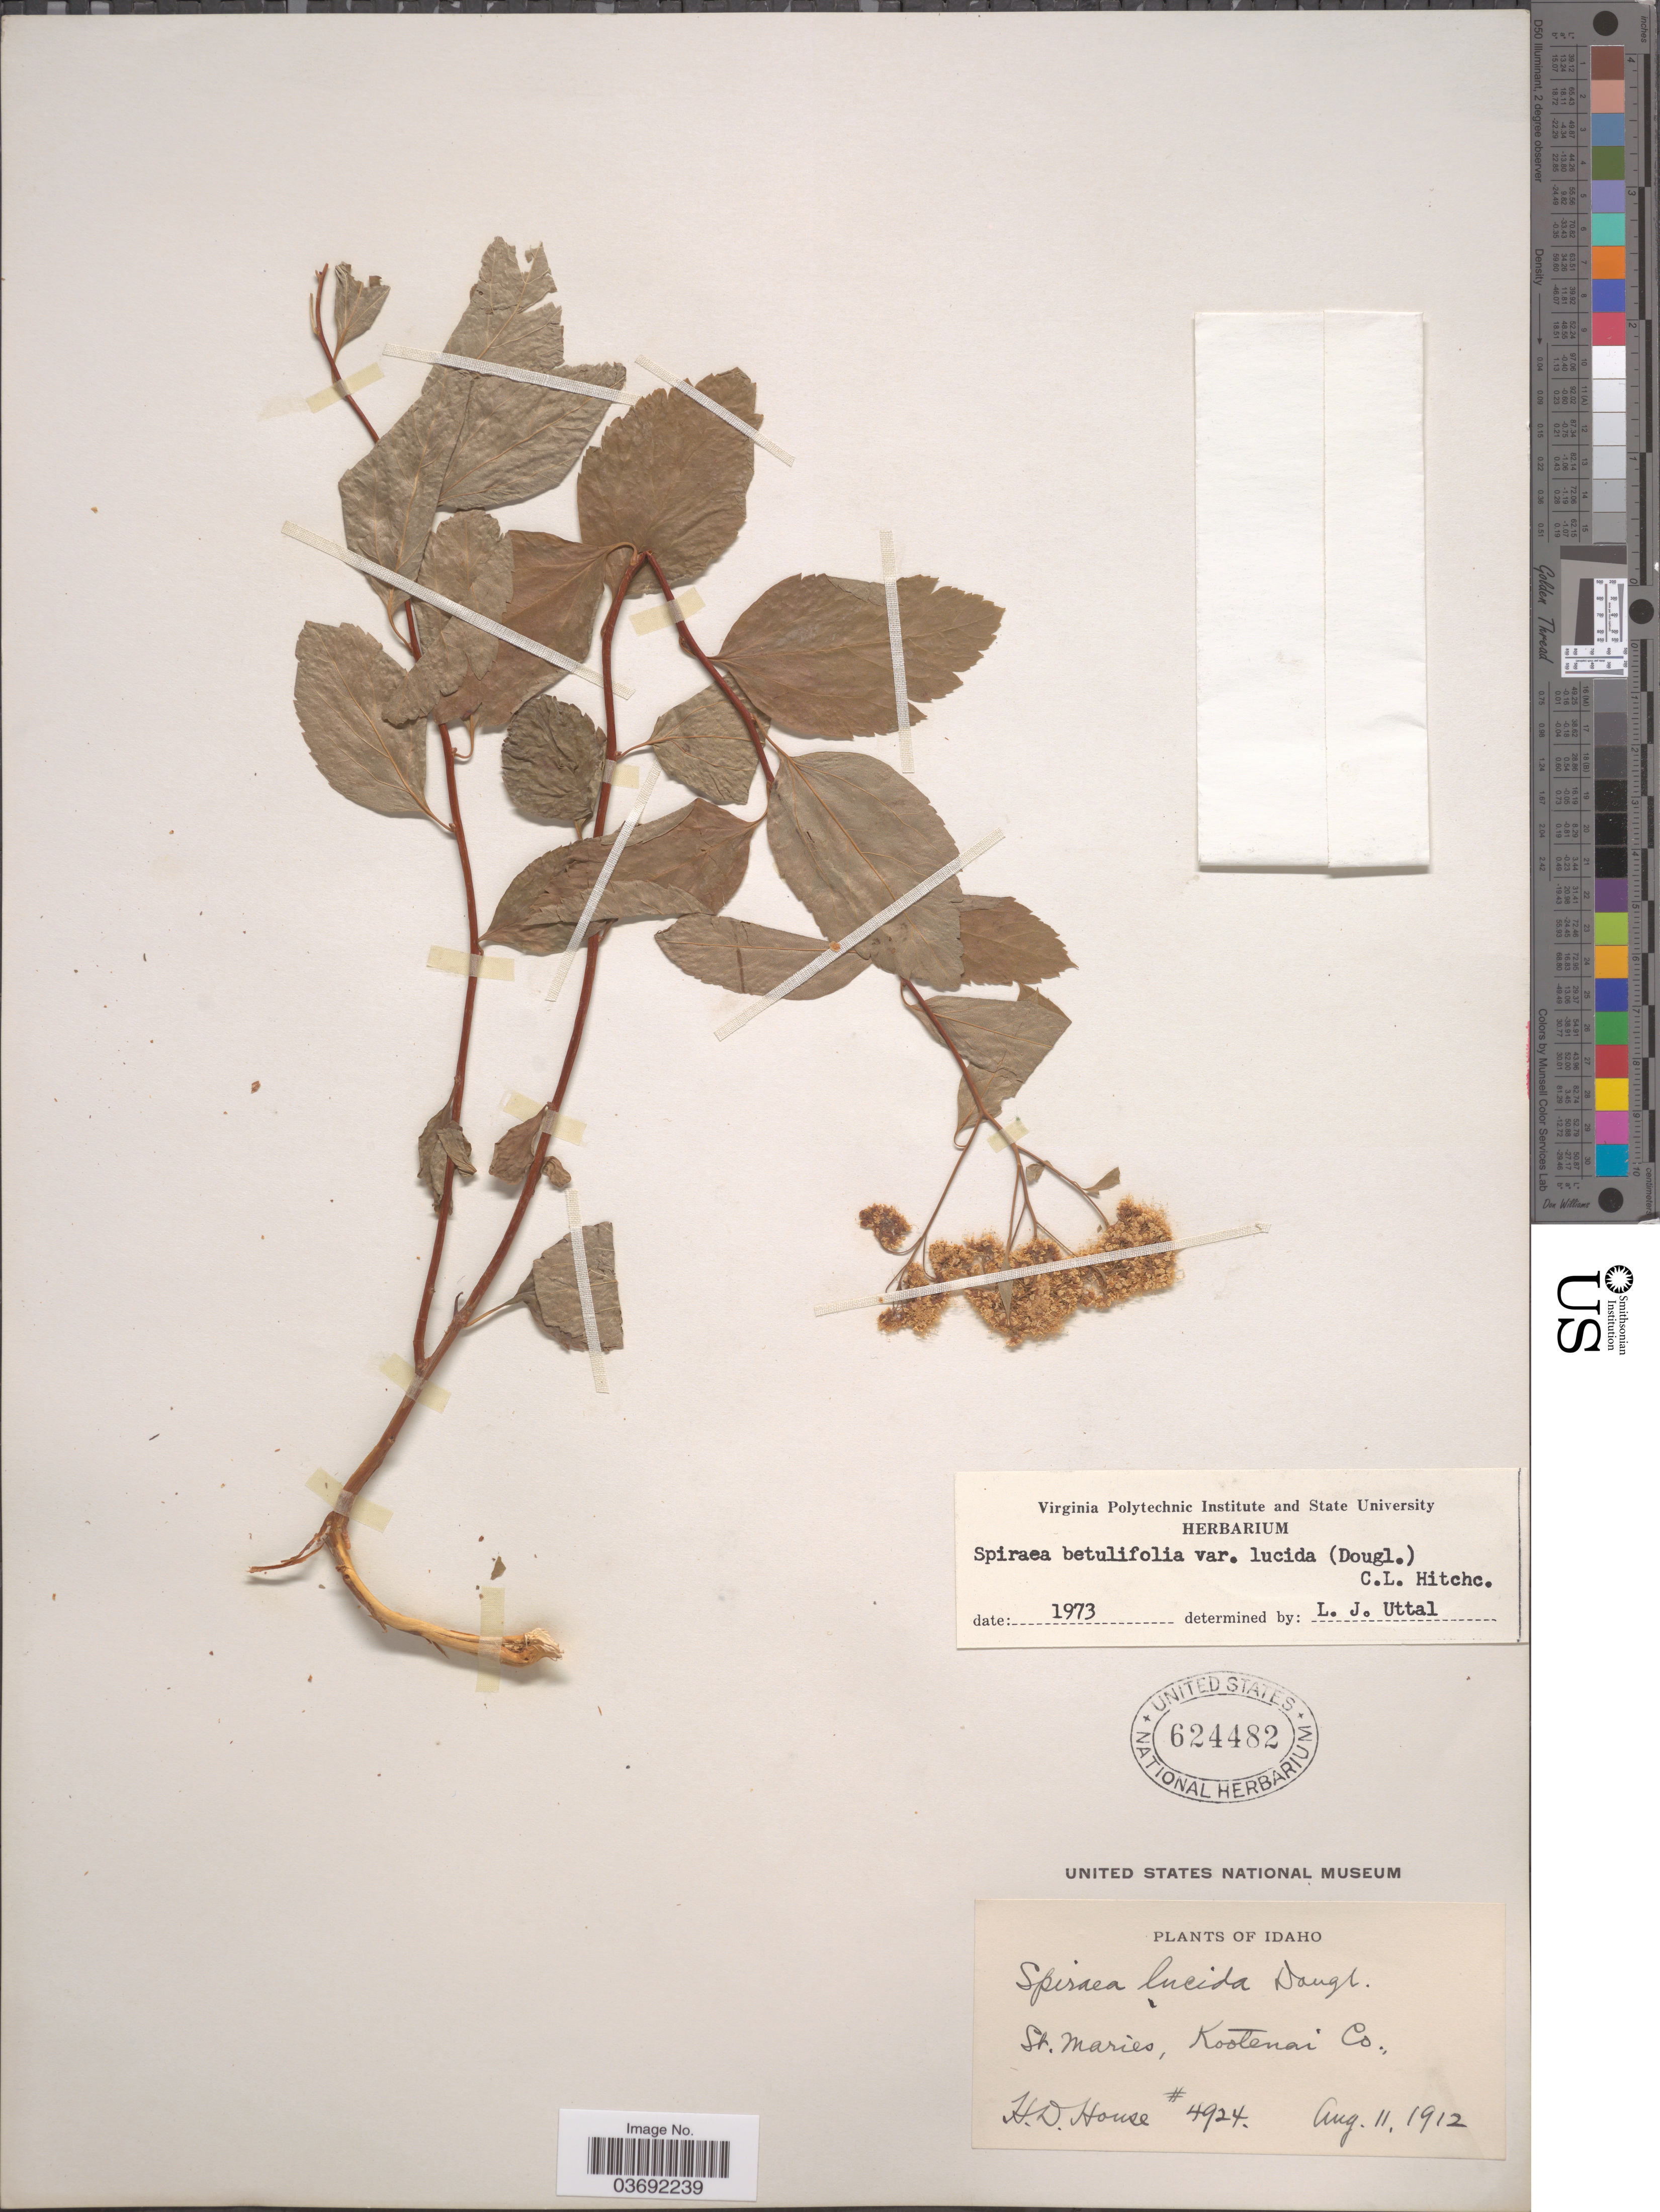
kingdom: Plantae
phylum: Tracheophyta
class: Magnoliopsida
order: Rosales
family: Rosaceae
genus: Spiraea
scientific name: Spiraea betulifolia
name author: Pall.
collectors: H. D. House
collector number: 4924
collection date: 1912-08-11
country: United States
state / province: Idaho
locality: St. Maries, Kootenai Co.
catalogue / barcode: US 624482